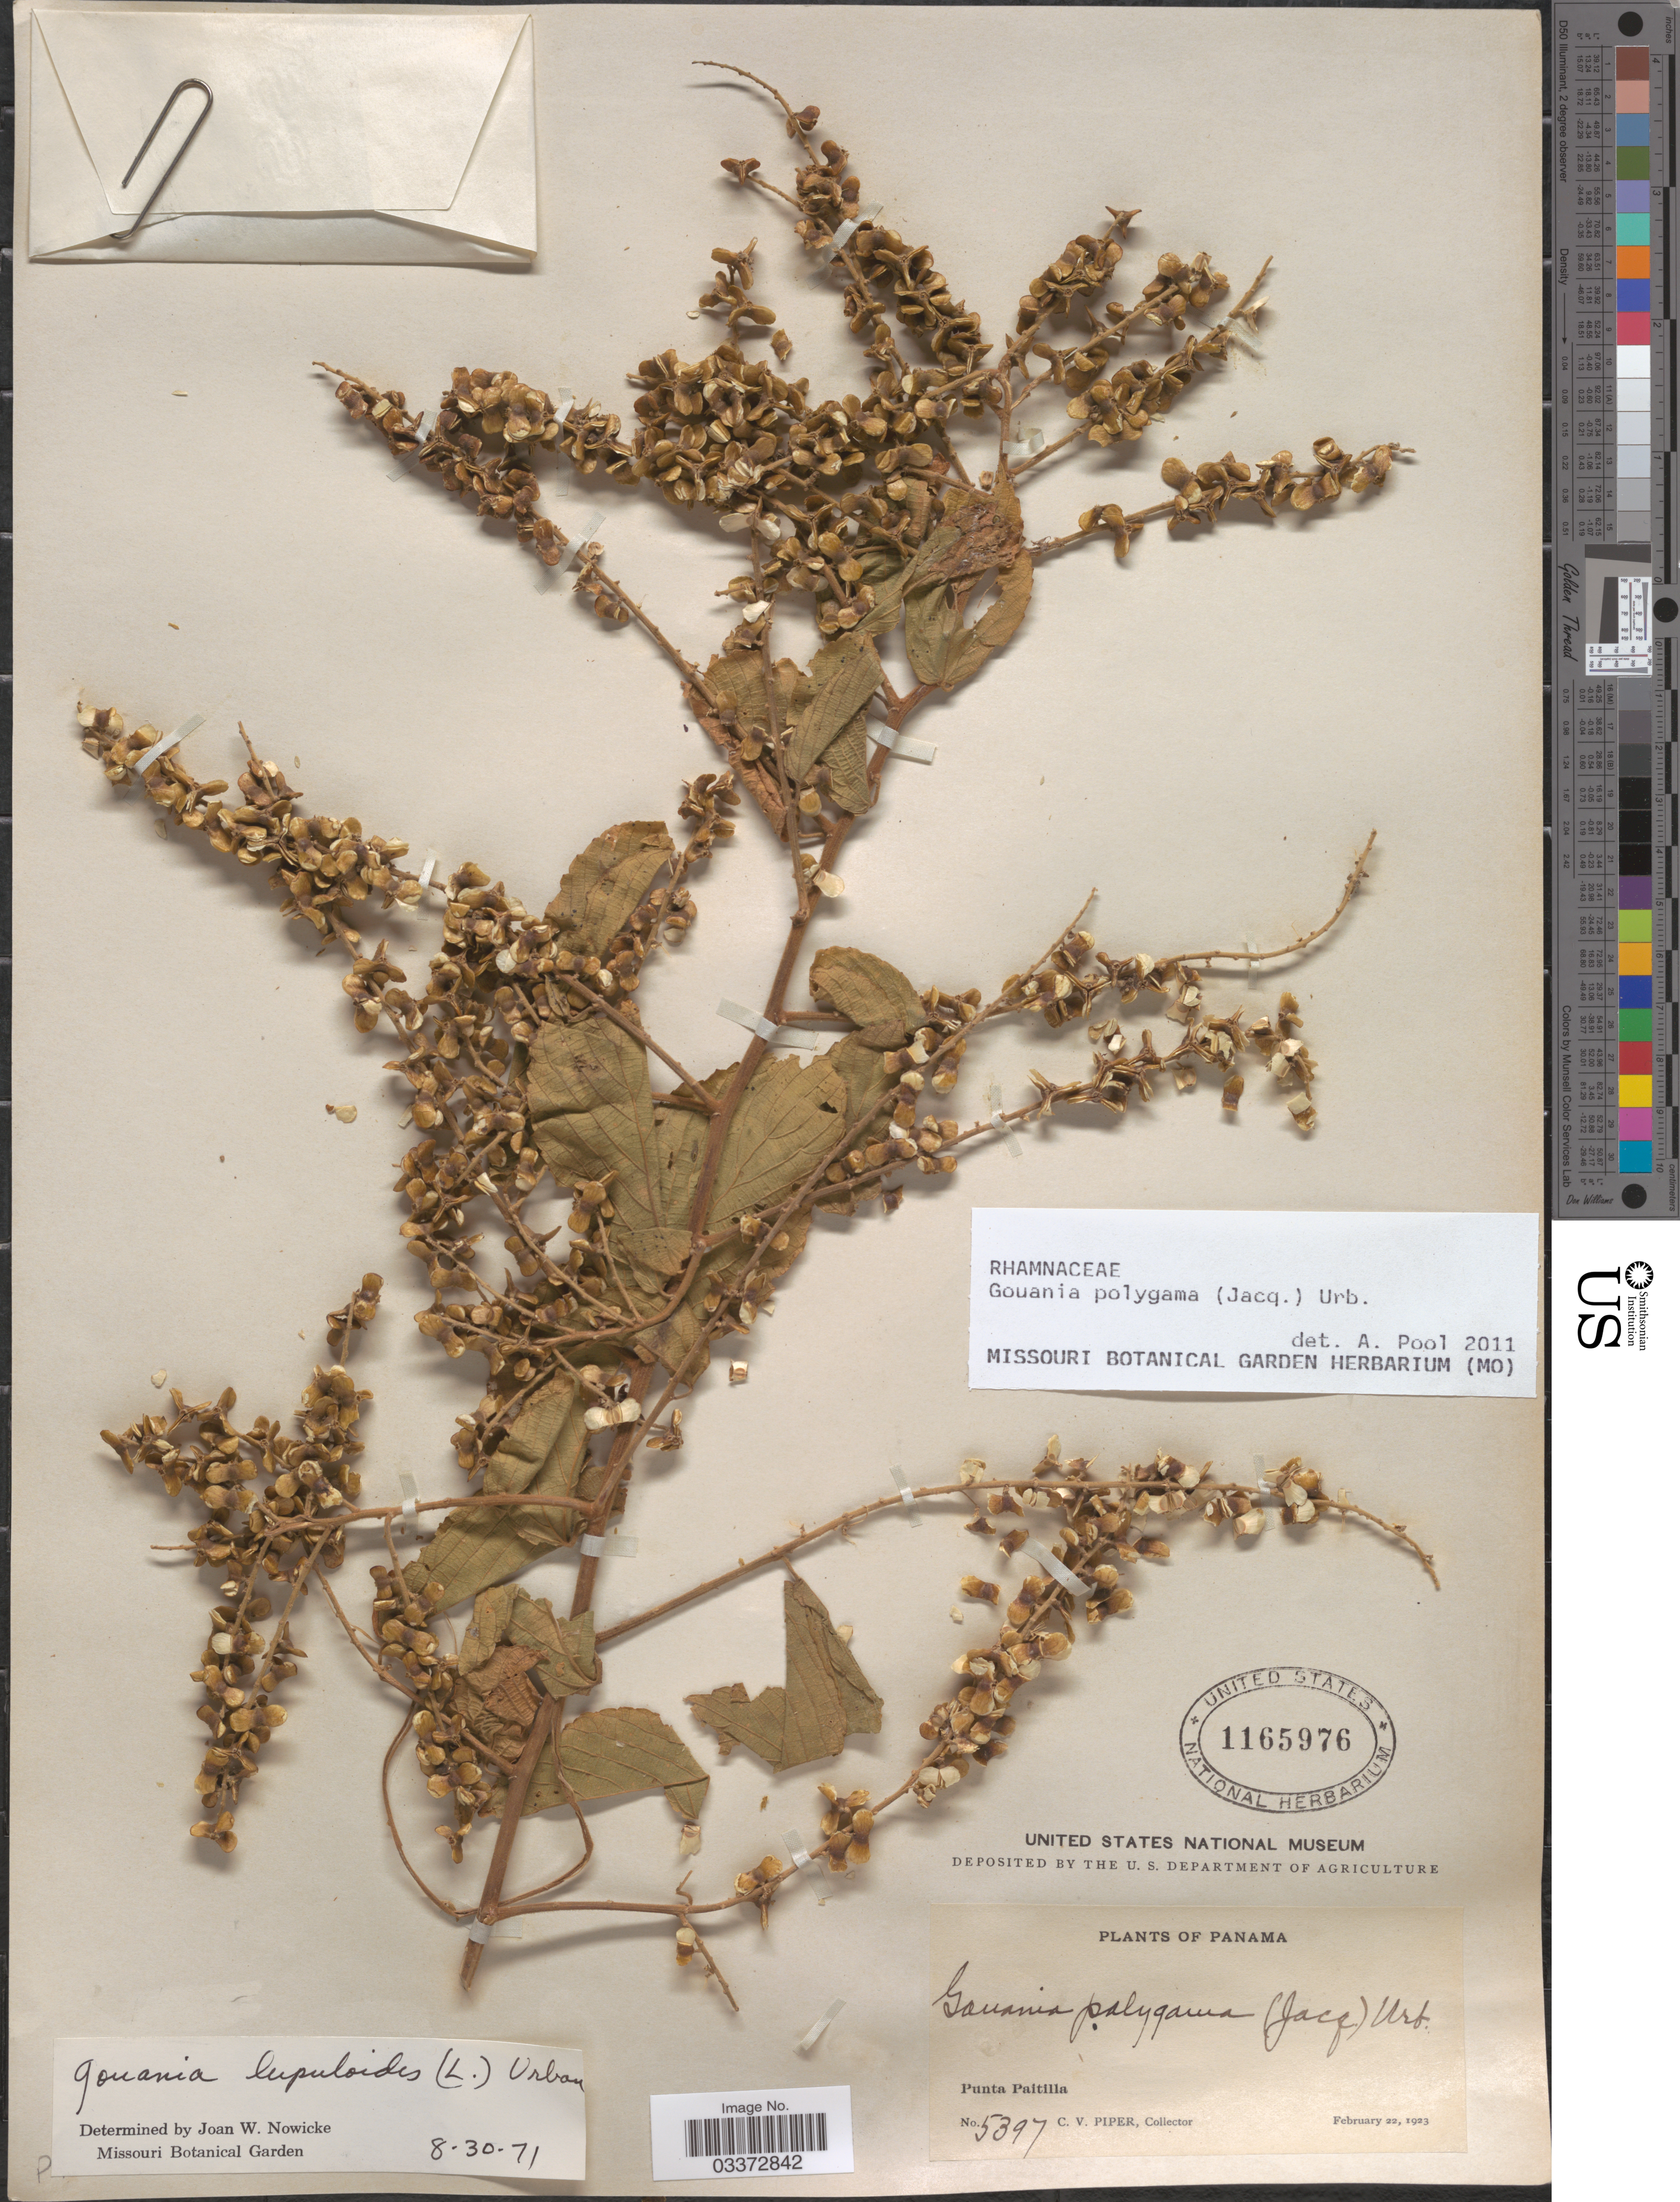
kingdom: Plantae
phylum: Tracheophyta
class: Magnoliopsida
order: Rosales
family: Rhamnaceae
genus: Gouania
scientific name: Gouania polygama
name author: (Jacq.) Urb.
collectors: C. V. Piper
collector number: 5397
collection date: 1923-02-22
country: Panama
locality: Punta Paitilla.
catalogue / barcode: US 1165976